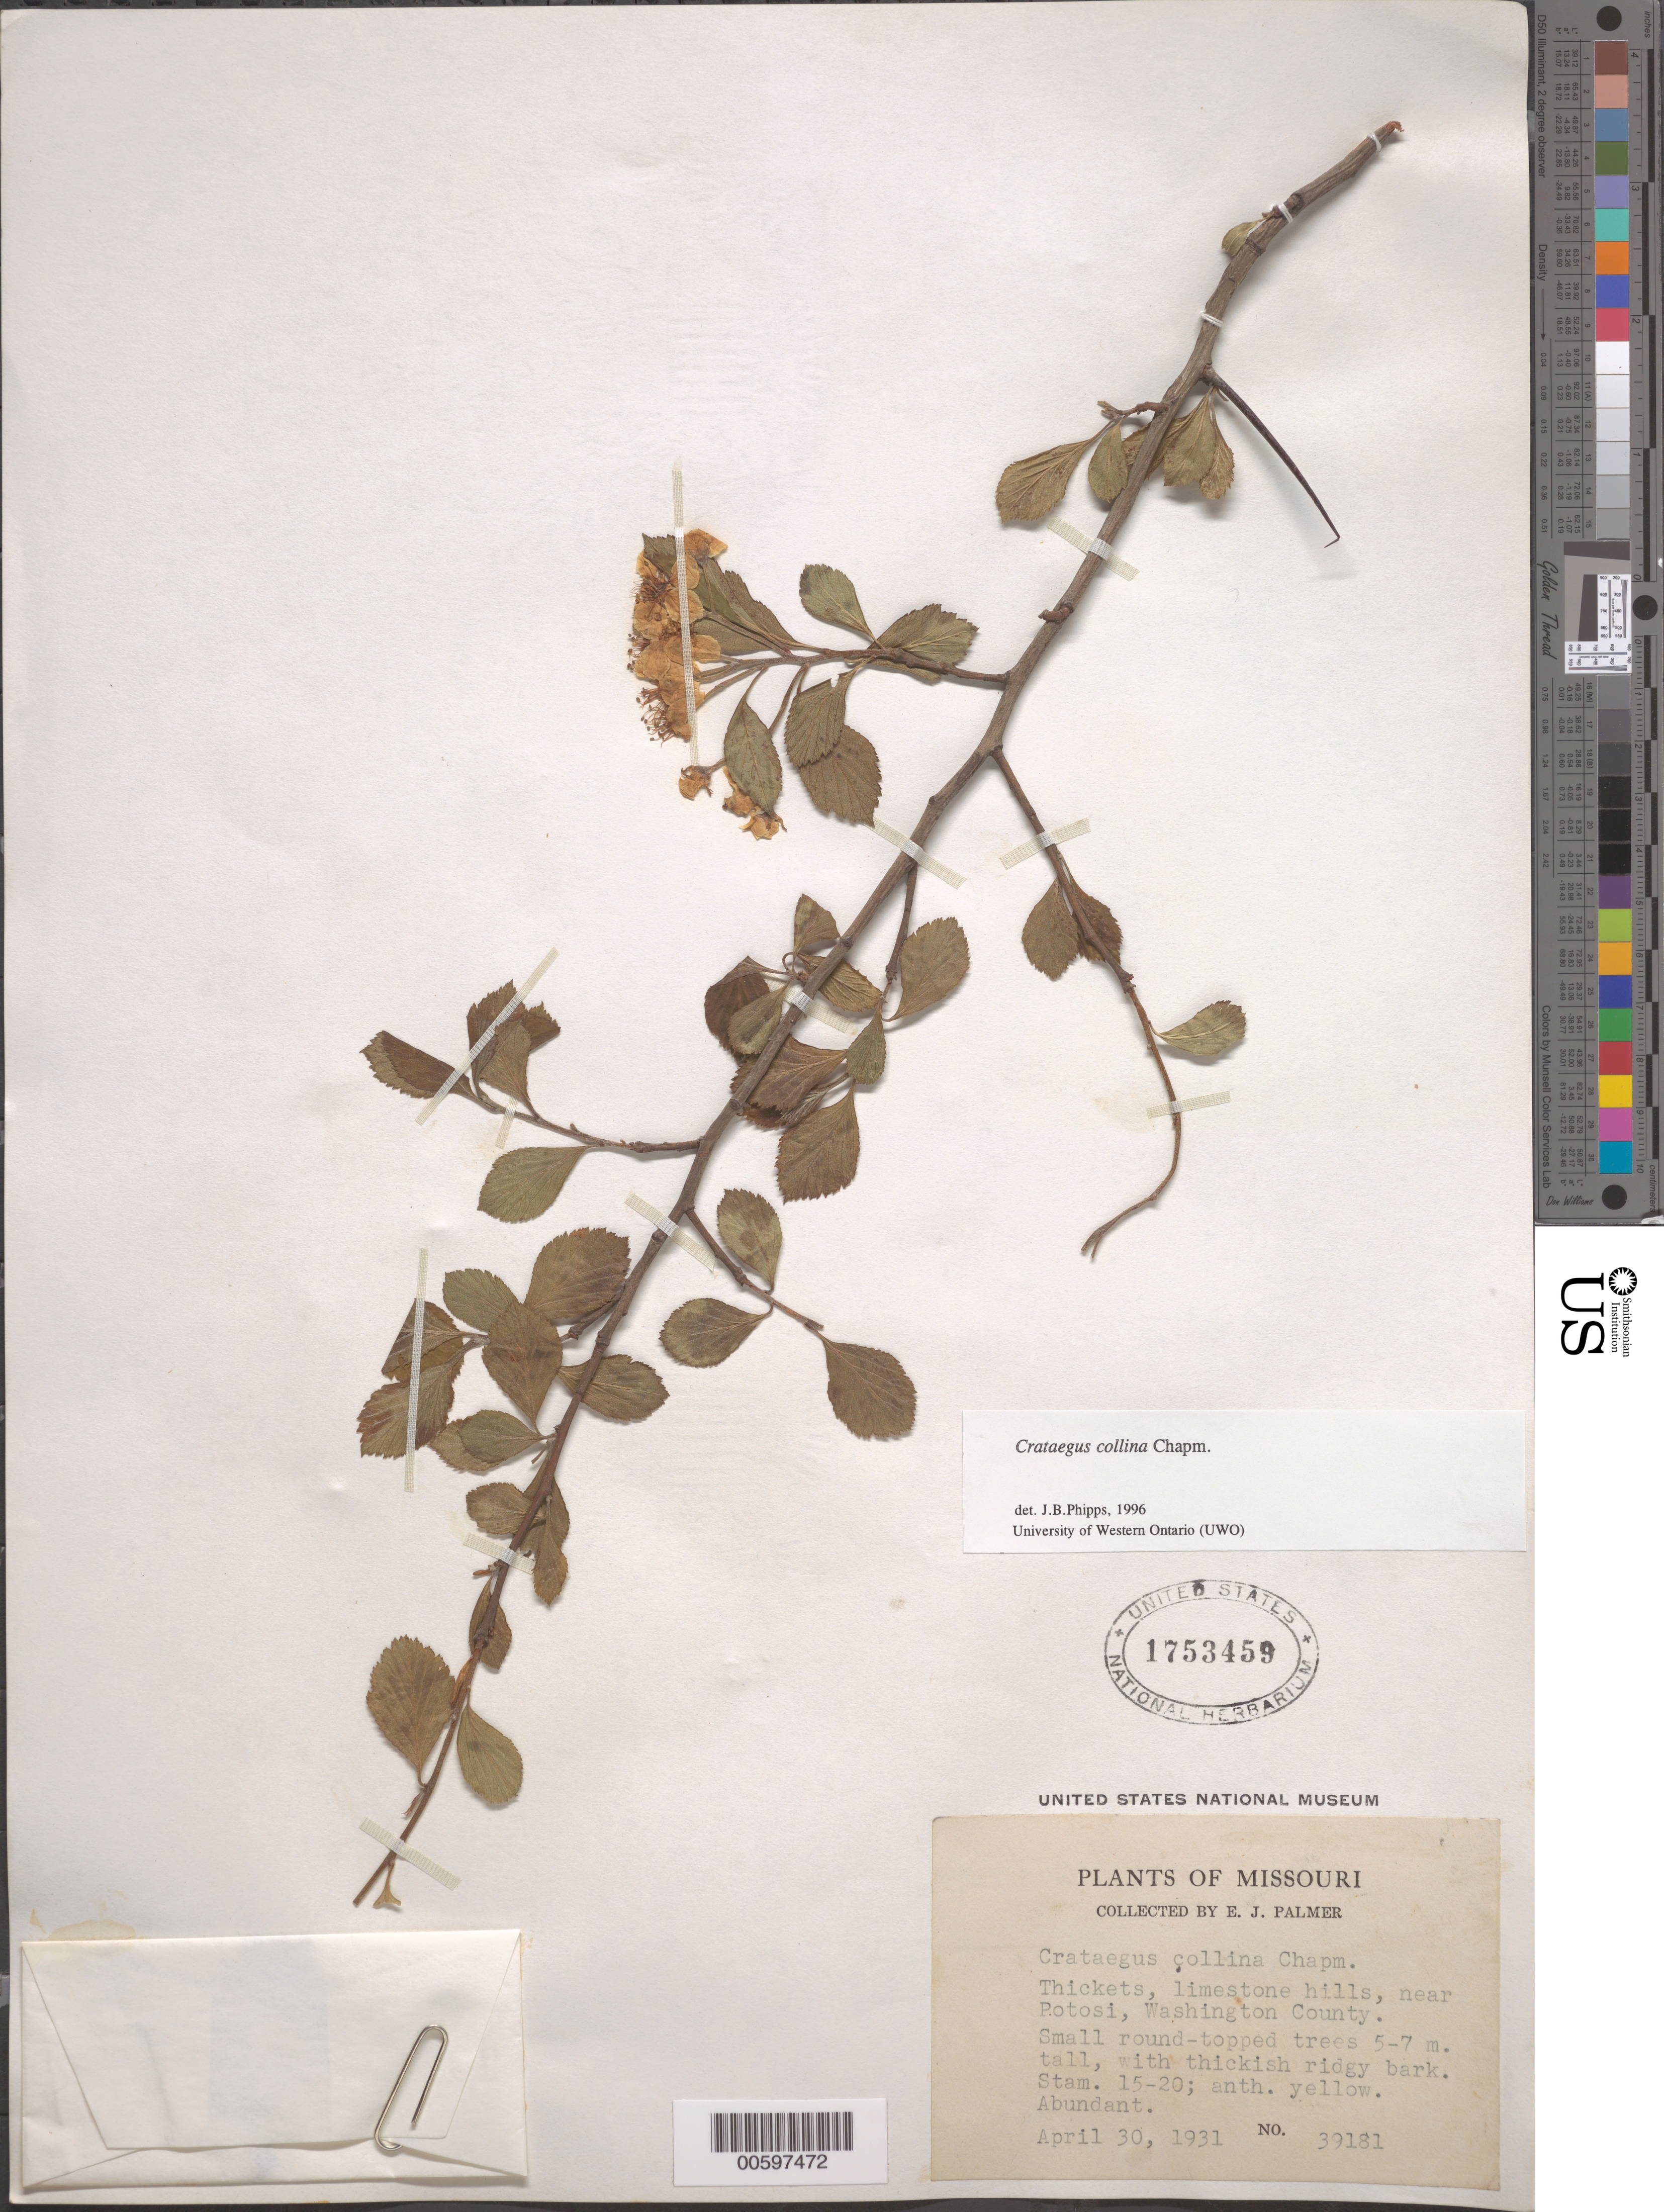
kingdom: Plantae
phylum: Tracheophyta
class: Magnoliopsida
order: Rosales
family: Rosaceae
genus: Crataegus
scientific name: Crataegus collina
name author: Chapm.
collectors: E. J. Palmer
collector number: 39181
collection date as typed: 30 Apr 1931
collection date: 1931-04-30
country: United States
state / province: Missouri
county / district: Washington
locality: near Potosi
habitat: Thickets, limestone hills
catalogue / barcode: US 1753459